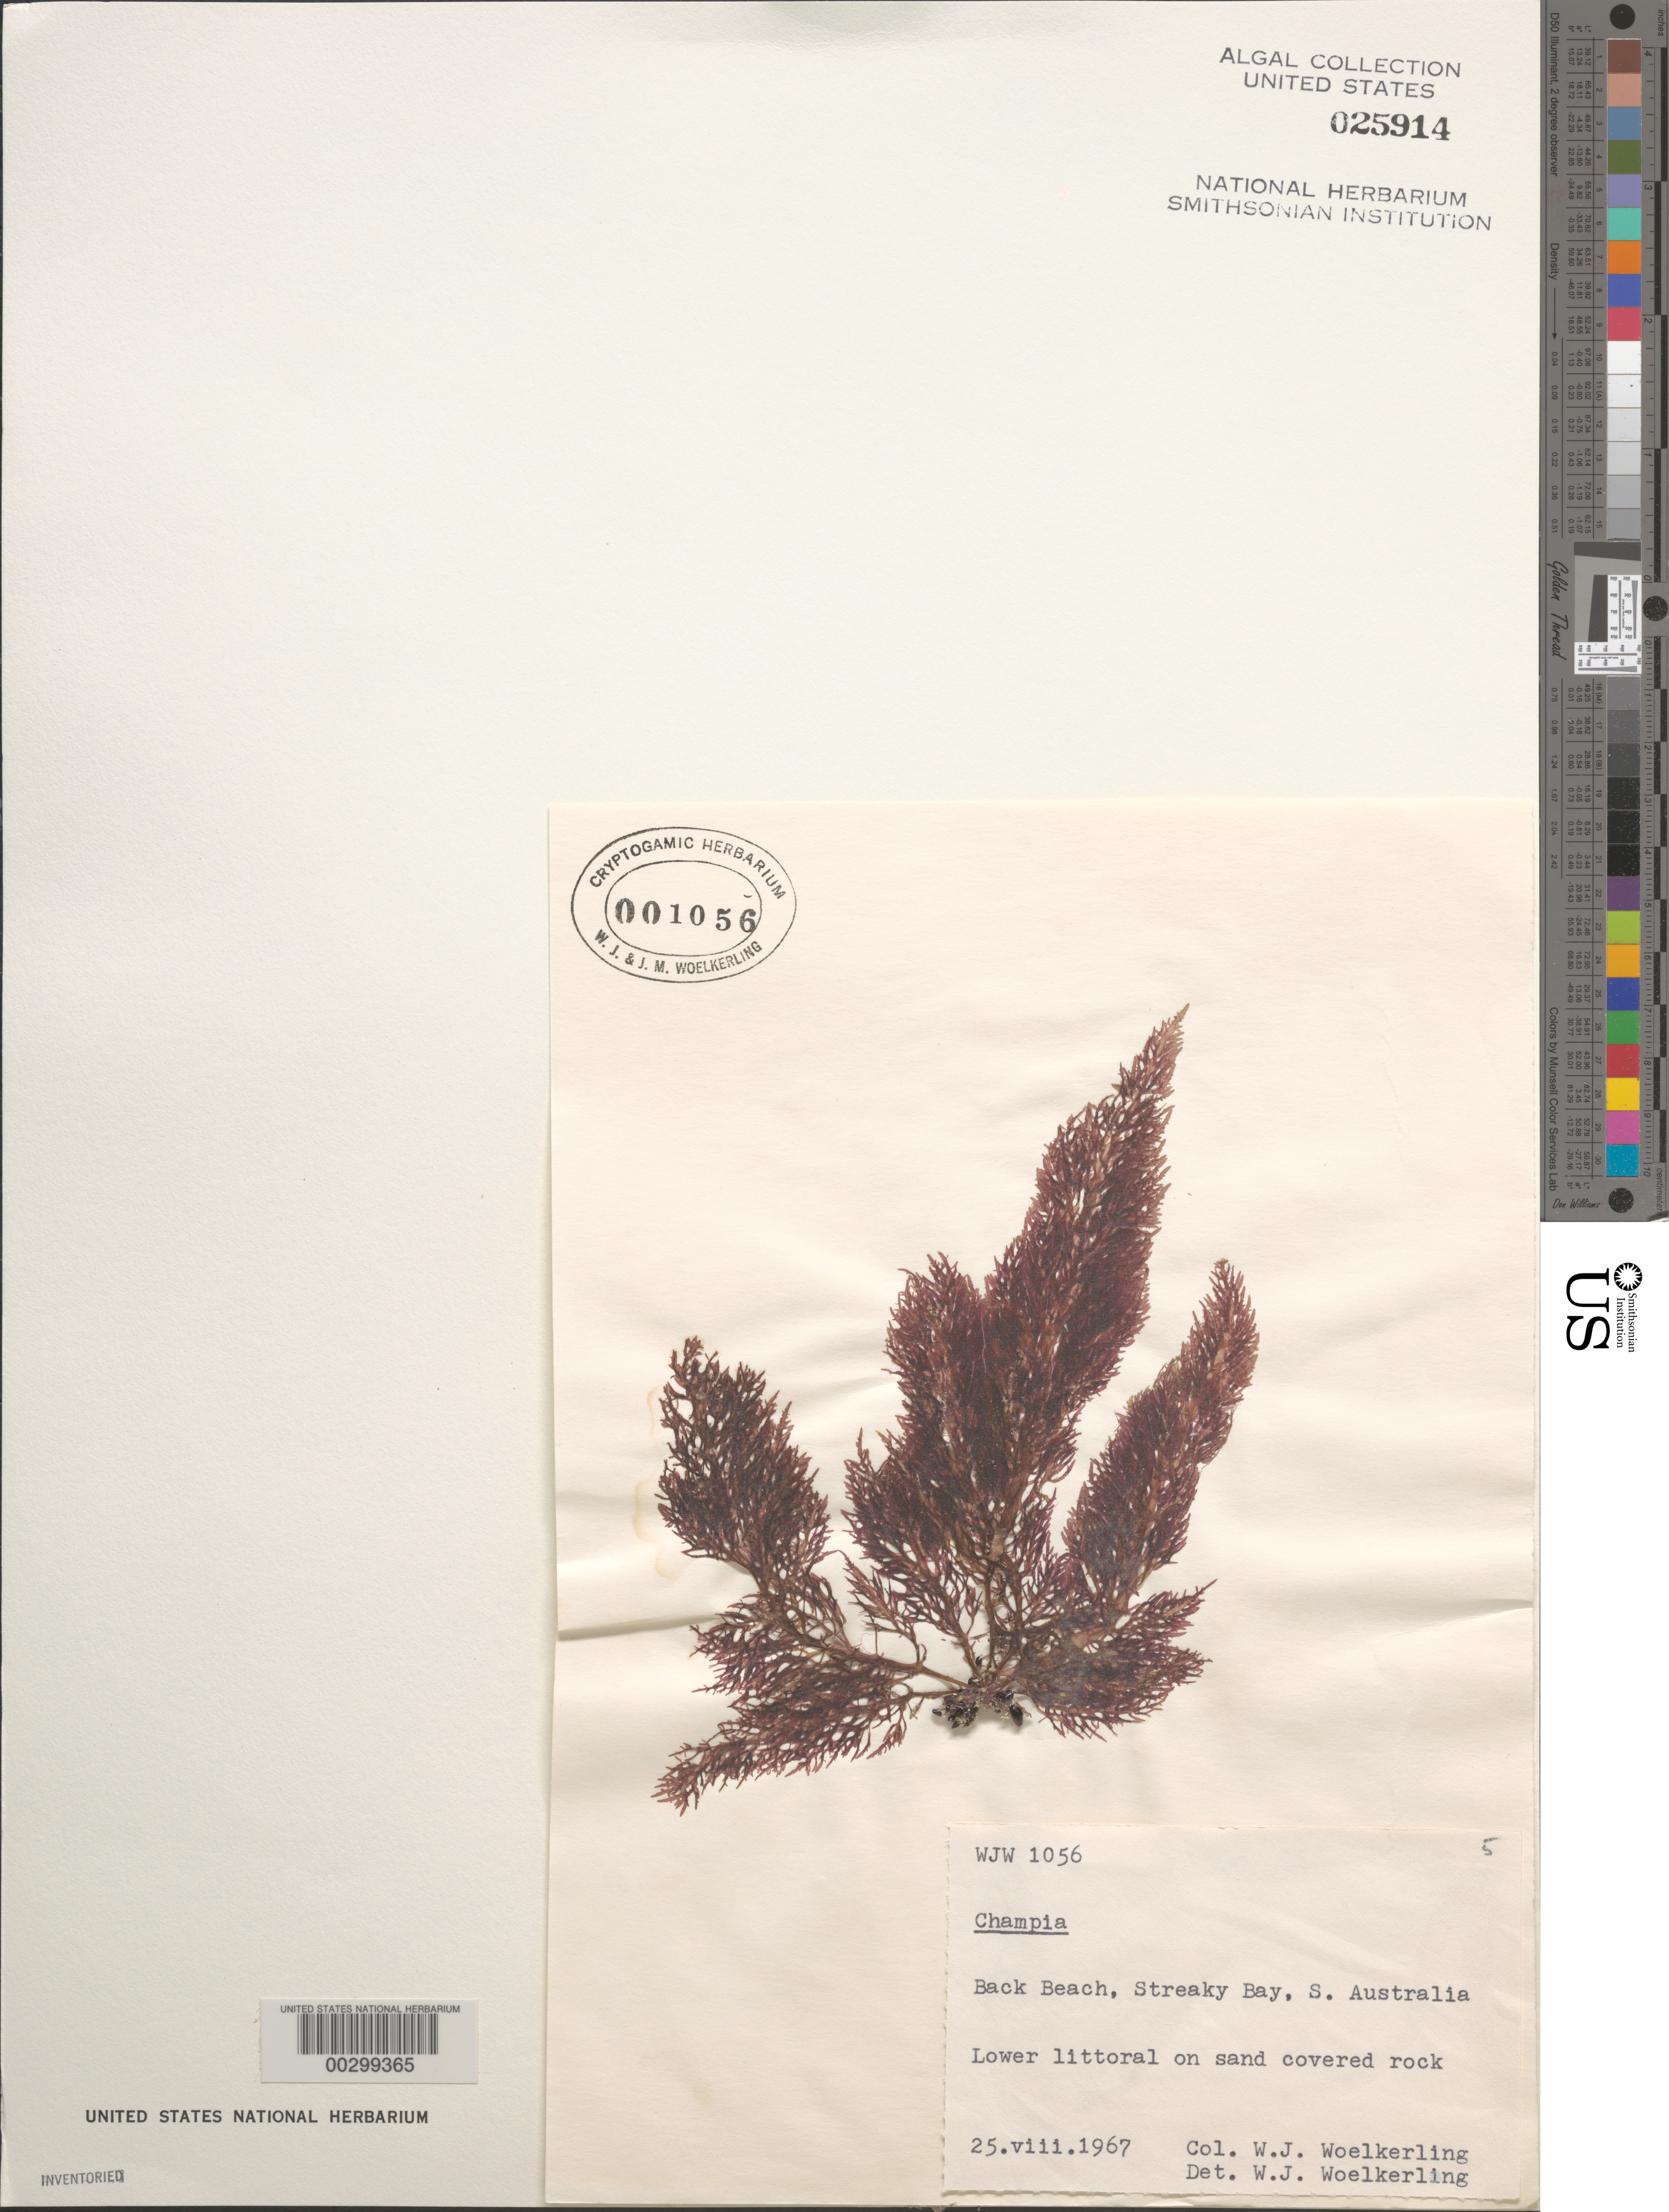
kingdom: Plantae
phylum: Rhodophyta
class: Florideophyceae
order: Rhodymeniales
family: Champiaceae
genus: Champia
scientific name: Champia sp.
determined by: Woelkerling, W. J.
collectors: W. Woelkerling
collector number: WJW 1056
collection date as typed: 25 Aug 1969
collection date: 1969-08-25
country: Australia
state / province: South Australia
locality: Back Beach, Streaky Bay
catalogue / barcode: US 25914